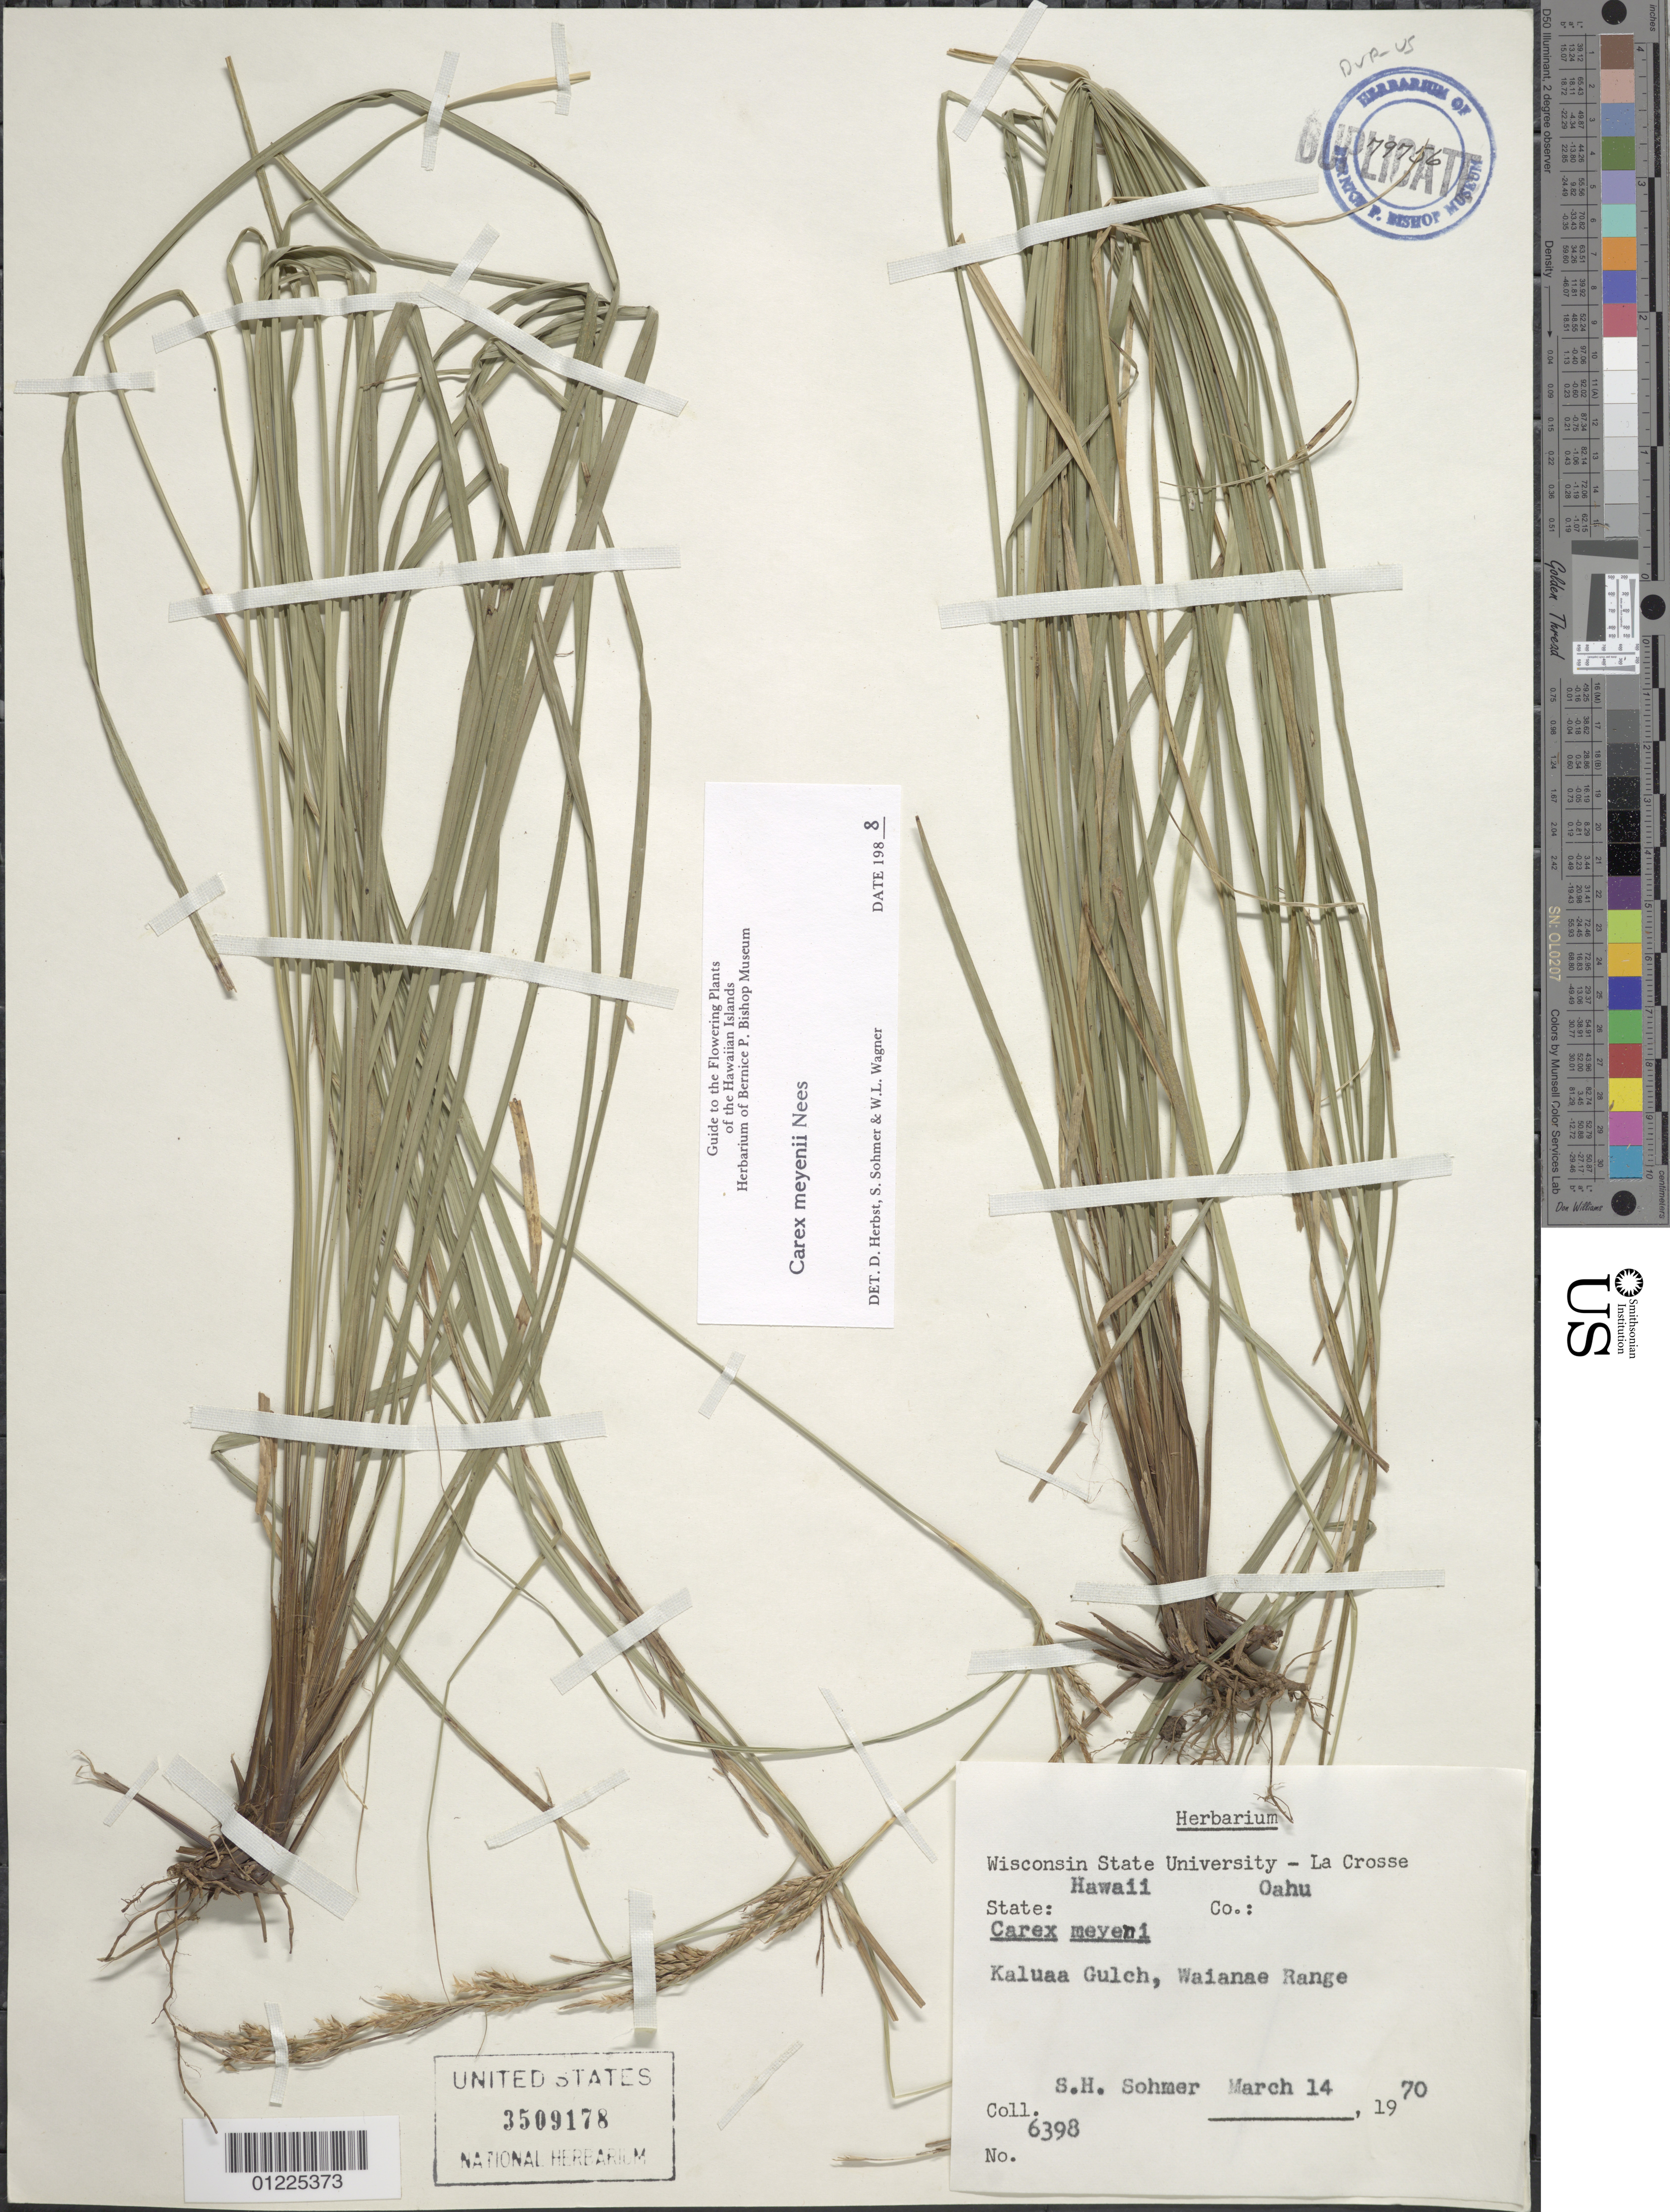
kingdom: Plantae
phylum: Tracheophyta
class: Liliopsida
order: Poales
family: Cyperaceae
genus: Carex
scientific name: Carex meyenii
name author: Nees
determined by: Herbst, D. R.; Sohmer, S. H.; Wagner, W. L.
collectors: S. H. Sohmer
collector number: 6398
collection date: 1970-03-14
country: United States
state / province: Hawaii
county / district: Honolulu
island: Oahu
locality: Kaluaa Gulch, Waianae Range.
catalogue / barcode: US 3509178